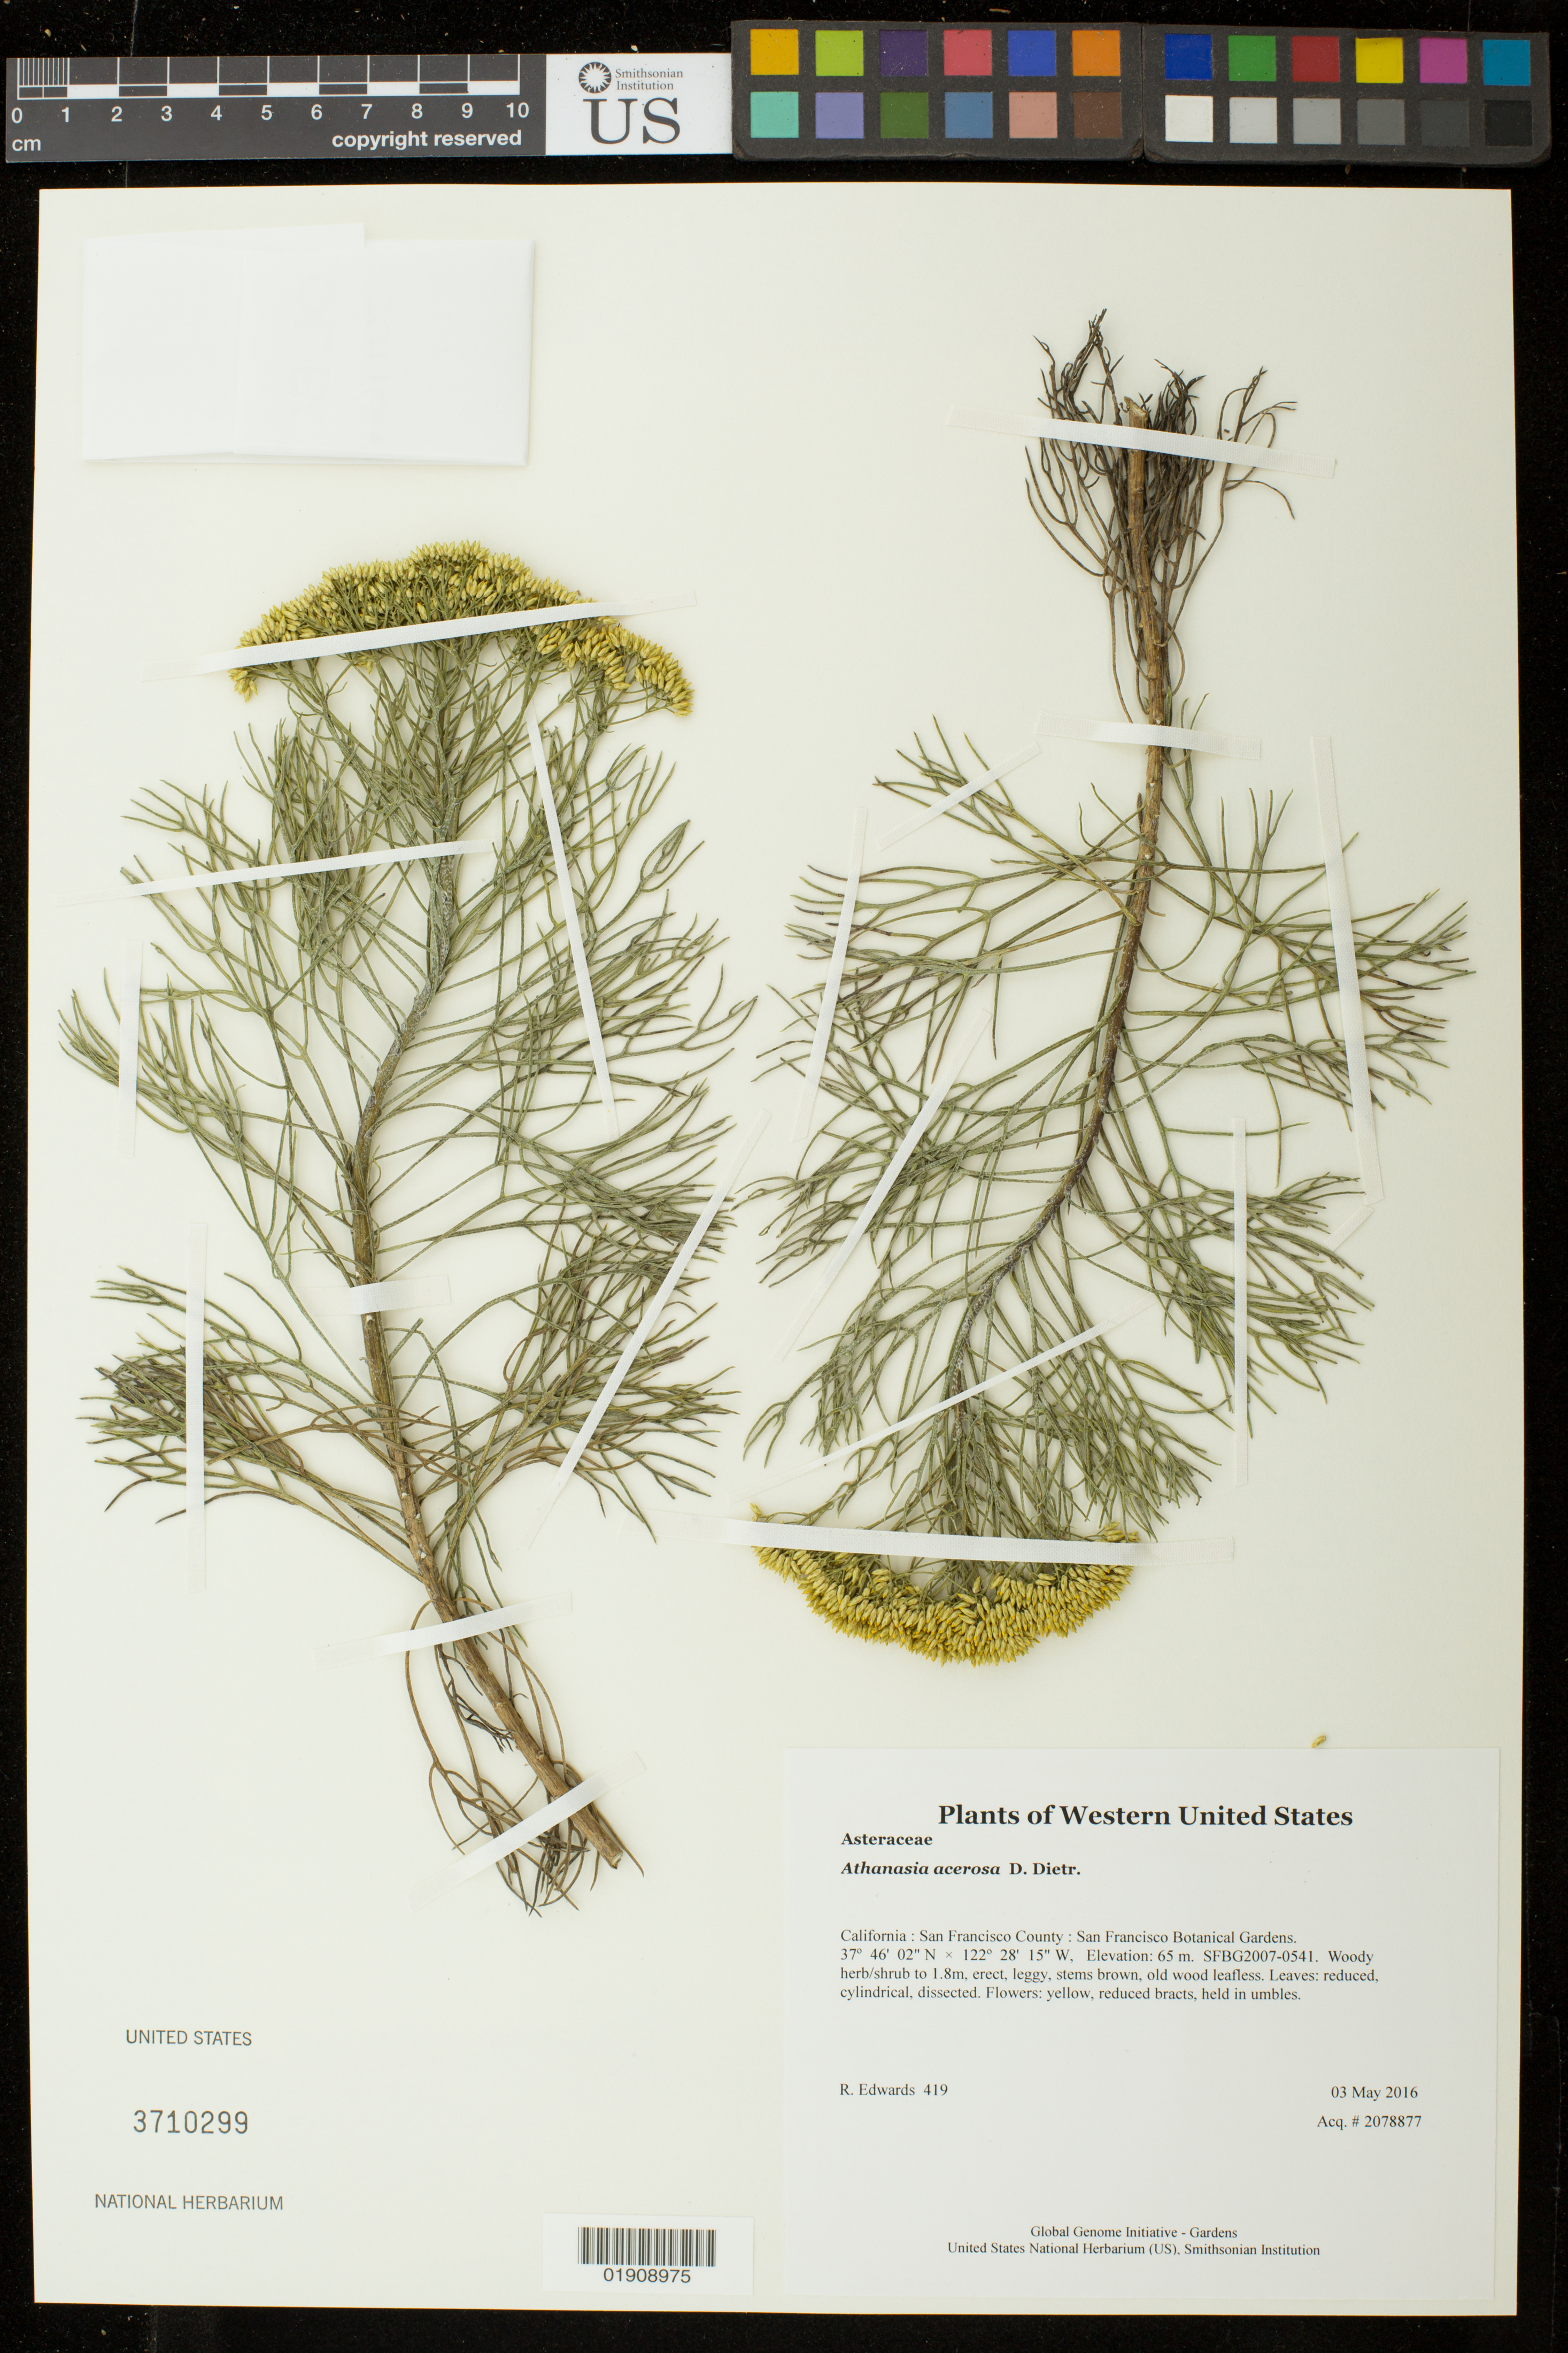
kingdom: Plantae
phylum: Tracheophyta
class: Magnoliopsida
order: Asterales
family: Asteraceae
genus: Athanasia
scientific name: Athanasia acerosa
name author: D. Dietr.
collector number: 419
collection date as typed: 3 May 2016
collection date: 2016-05-03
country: United States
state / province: California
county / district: San Francisco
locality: San Francisco Botanical Gardens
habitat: SFBG2007-0541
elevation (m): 65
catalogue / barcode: US 3710299